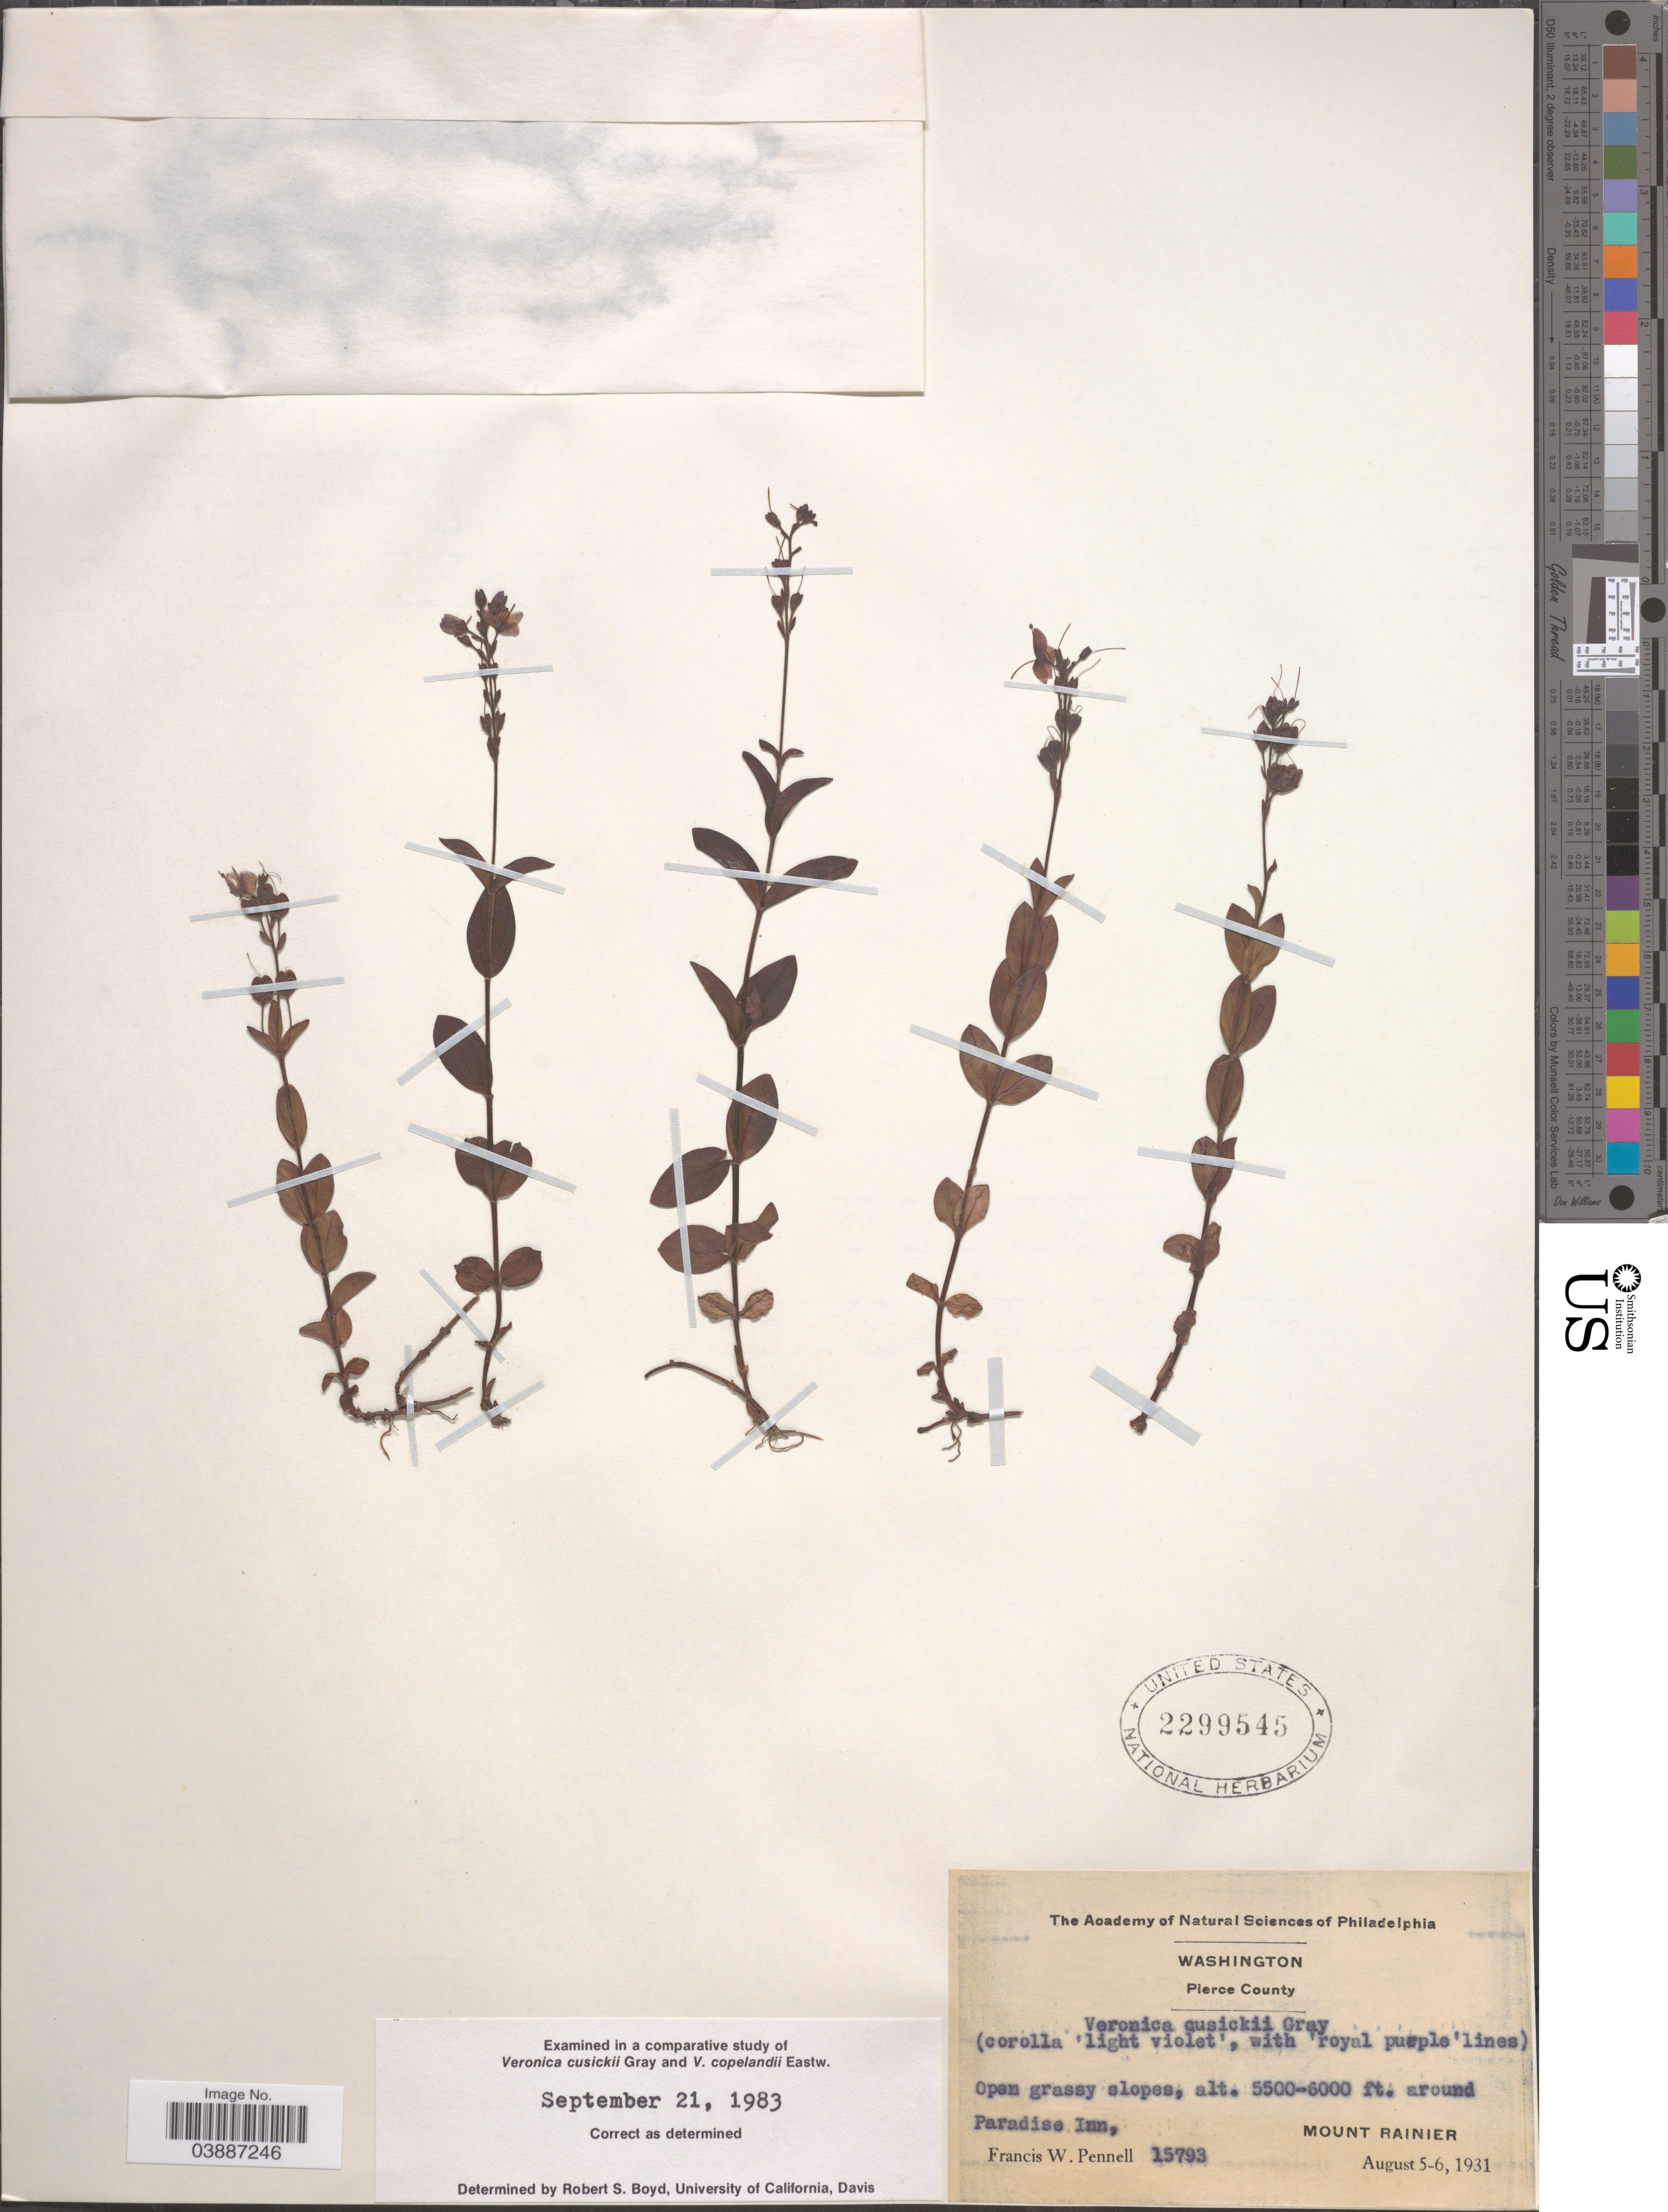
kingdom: Plantae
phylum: Tracheophyta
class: Magnoliopsida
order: Lamiales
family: Plantaginaceae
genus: Veronica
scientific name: Veronica cusickii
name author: A. Gray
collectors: F. W. Pennell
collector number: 15793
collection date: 1931-08-05/1931-08-06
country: United States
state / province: Washington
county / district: Pierce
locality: Pierce County. Around Paradise Inn, Mount Rainier.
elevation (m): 1676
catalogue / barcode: US 2299545